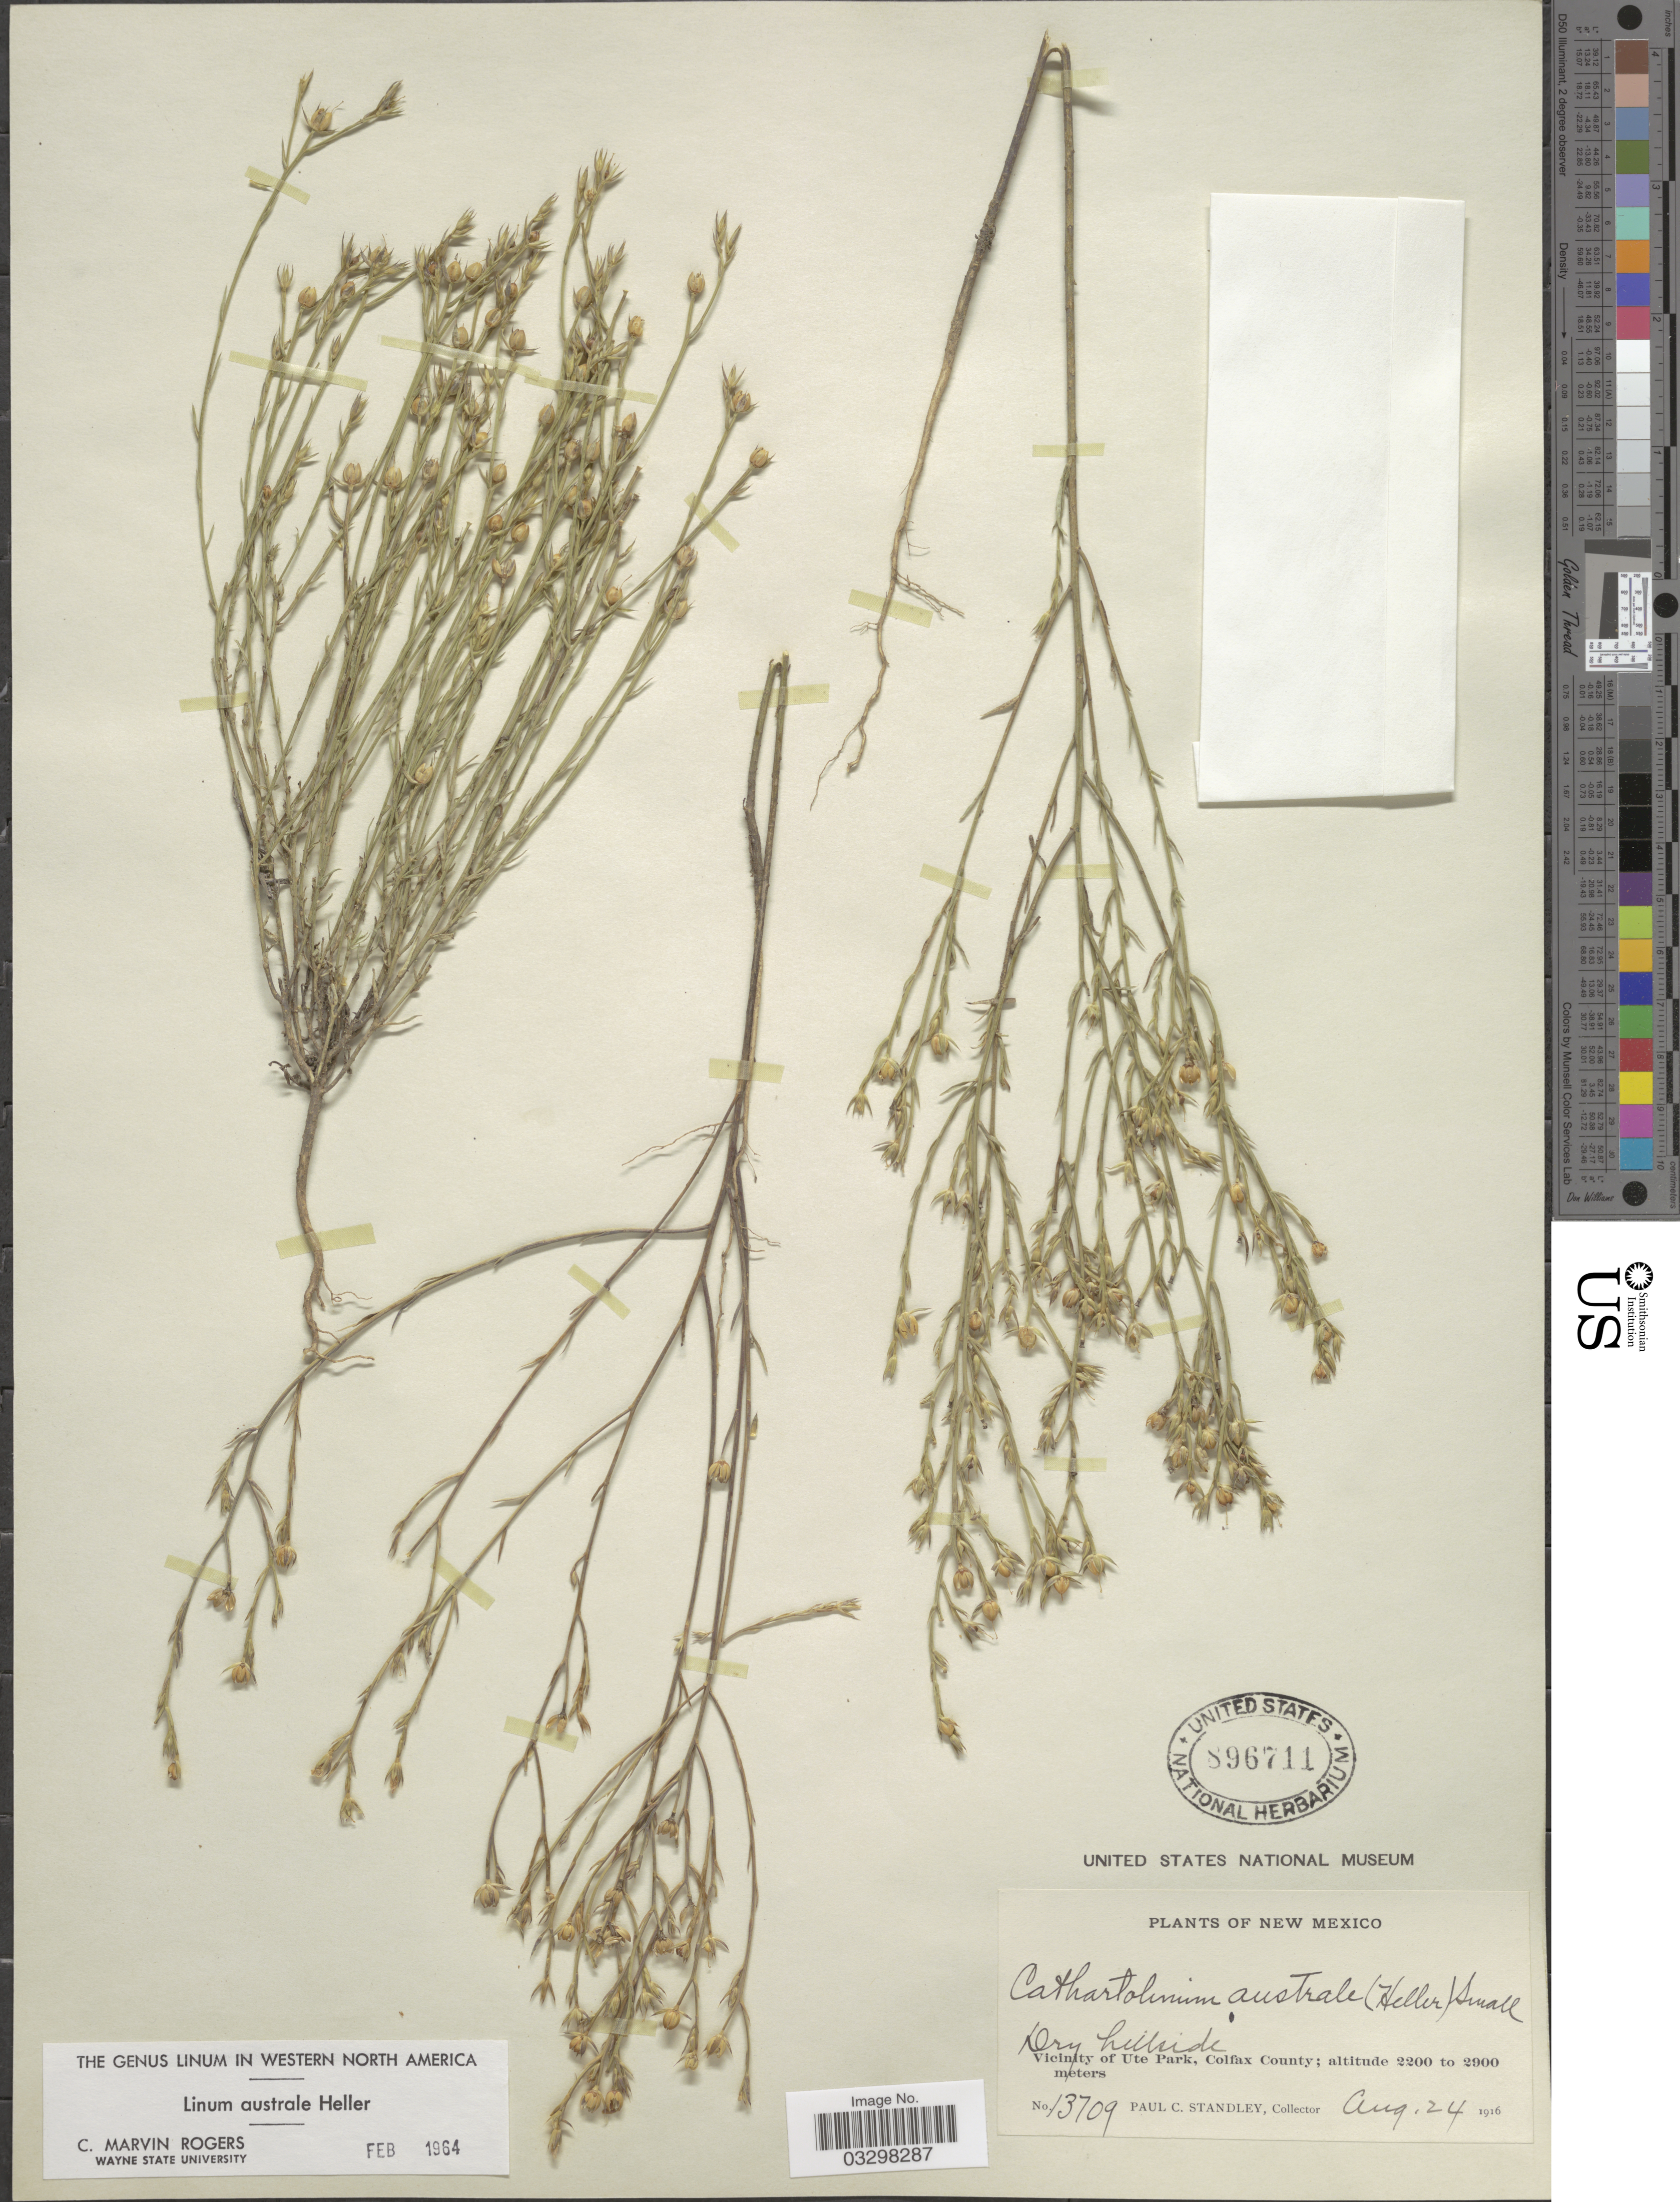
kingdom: Plantae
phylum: Tracheophyta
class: Magnoliopsida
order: Malpighiales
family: Linaceae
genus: Linum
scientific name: Linum australe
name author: A. Heller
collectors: P. C. Standley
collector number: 13709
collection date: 1916-08-24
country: United States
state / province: New Mexico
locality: Vicinity of Ute Park, Colfax County.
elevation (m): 2200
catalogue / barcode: US 896711